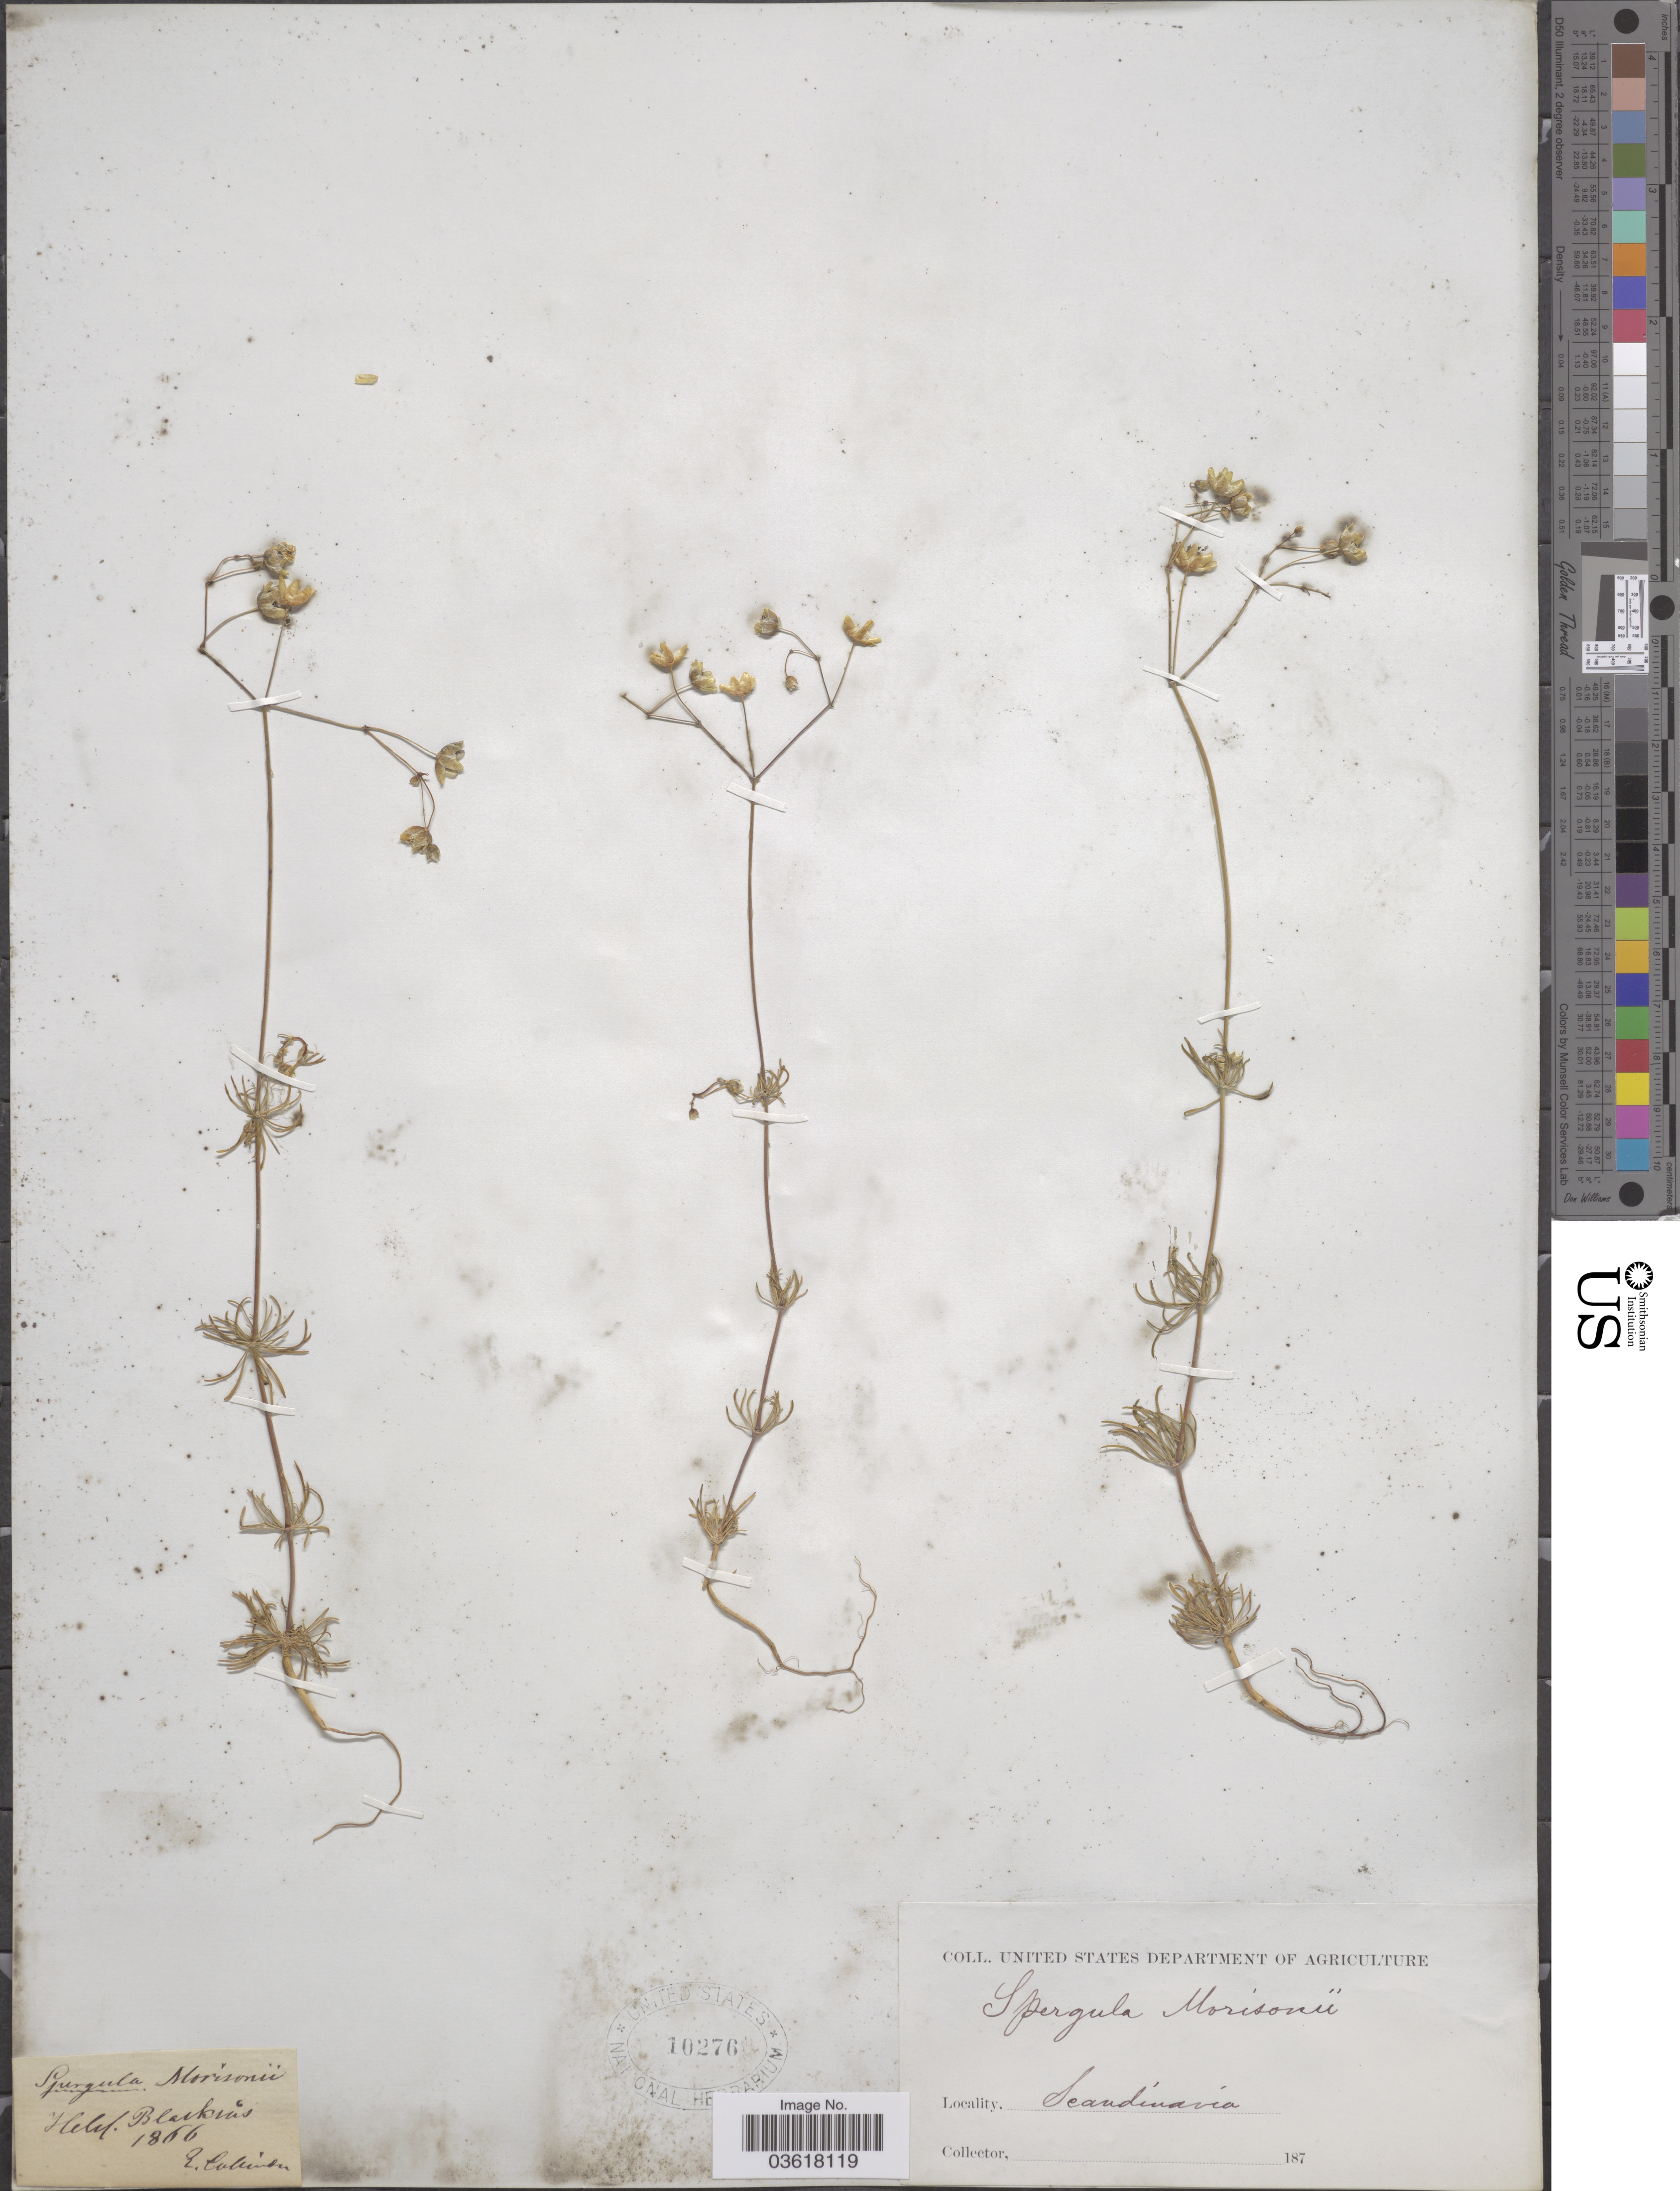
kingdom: Plantae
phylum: Tracheophyta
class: Magnoliopsida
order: Caryophyllales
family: Caryophyllaceae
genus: Spergula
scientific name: Spergula morisonii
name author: Boreau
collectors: E. Collinder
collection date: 1866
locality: Helvl. Blarkrås [interpreted]. Scandinavia.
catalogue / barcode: US 10276